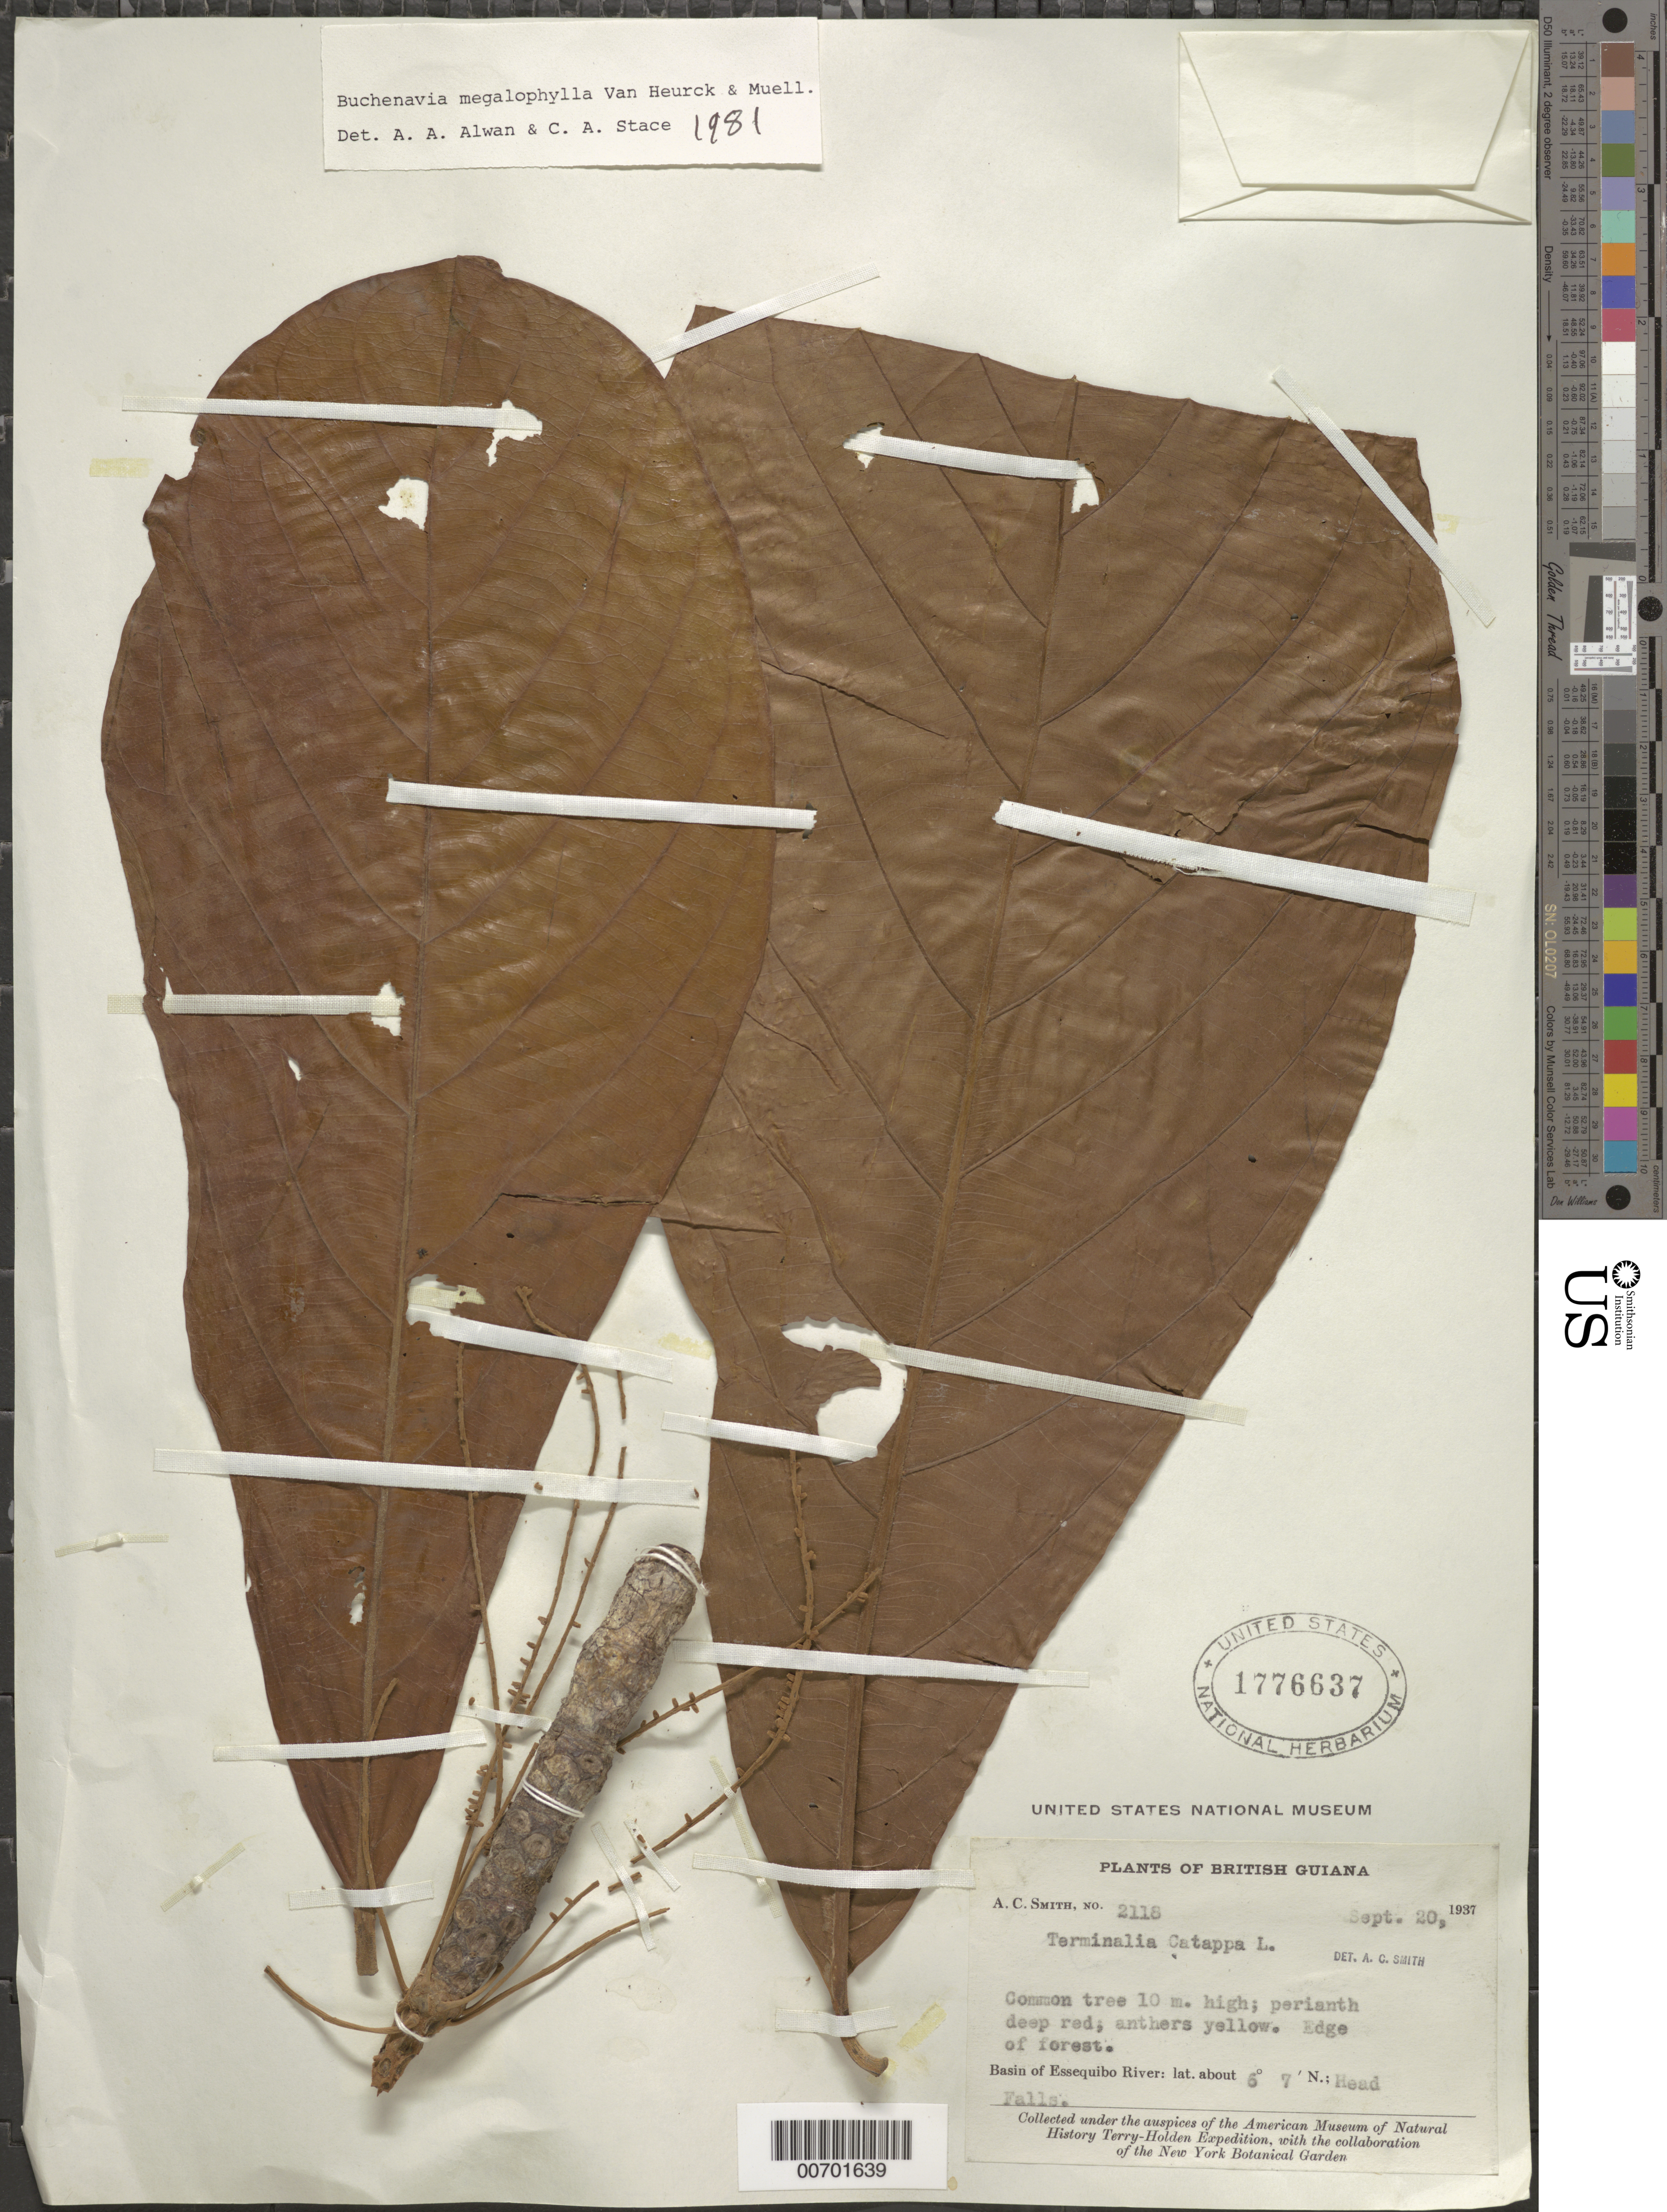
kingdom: Plantae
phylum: Tracheophyta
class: Magnoliopsida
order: Myrtales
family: Combretaceae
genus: Terminalia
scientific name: Terminalia megalophylla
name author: (Van Heurck & Müll. Arg.) Gere & Boatwr.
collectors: A. C. Smith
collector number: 2118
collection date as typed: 20-Sep-37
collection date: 1937-09-20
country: Guyana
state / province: Cuyuni-Mazaruni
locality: Head Falls, Essequibo River basin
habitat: Edge of forest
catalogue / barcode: US 1776637